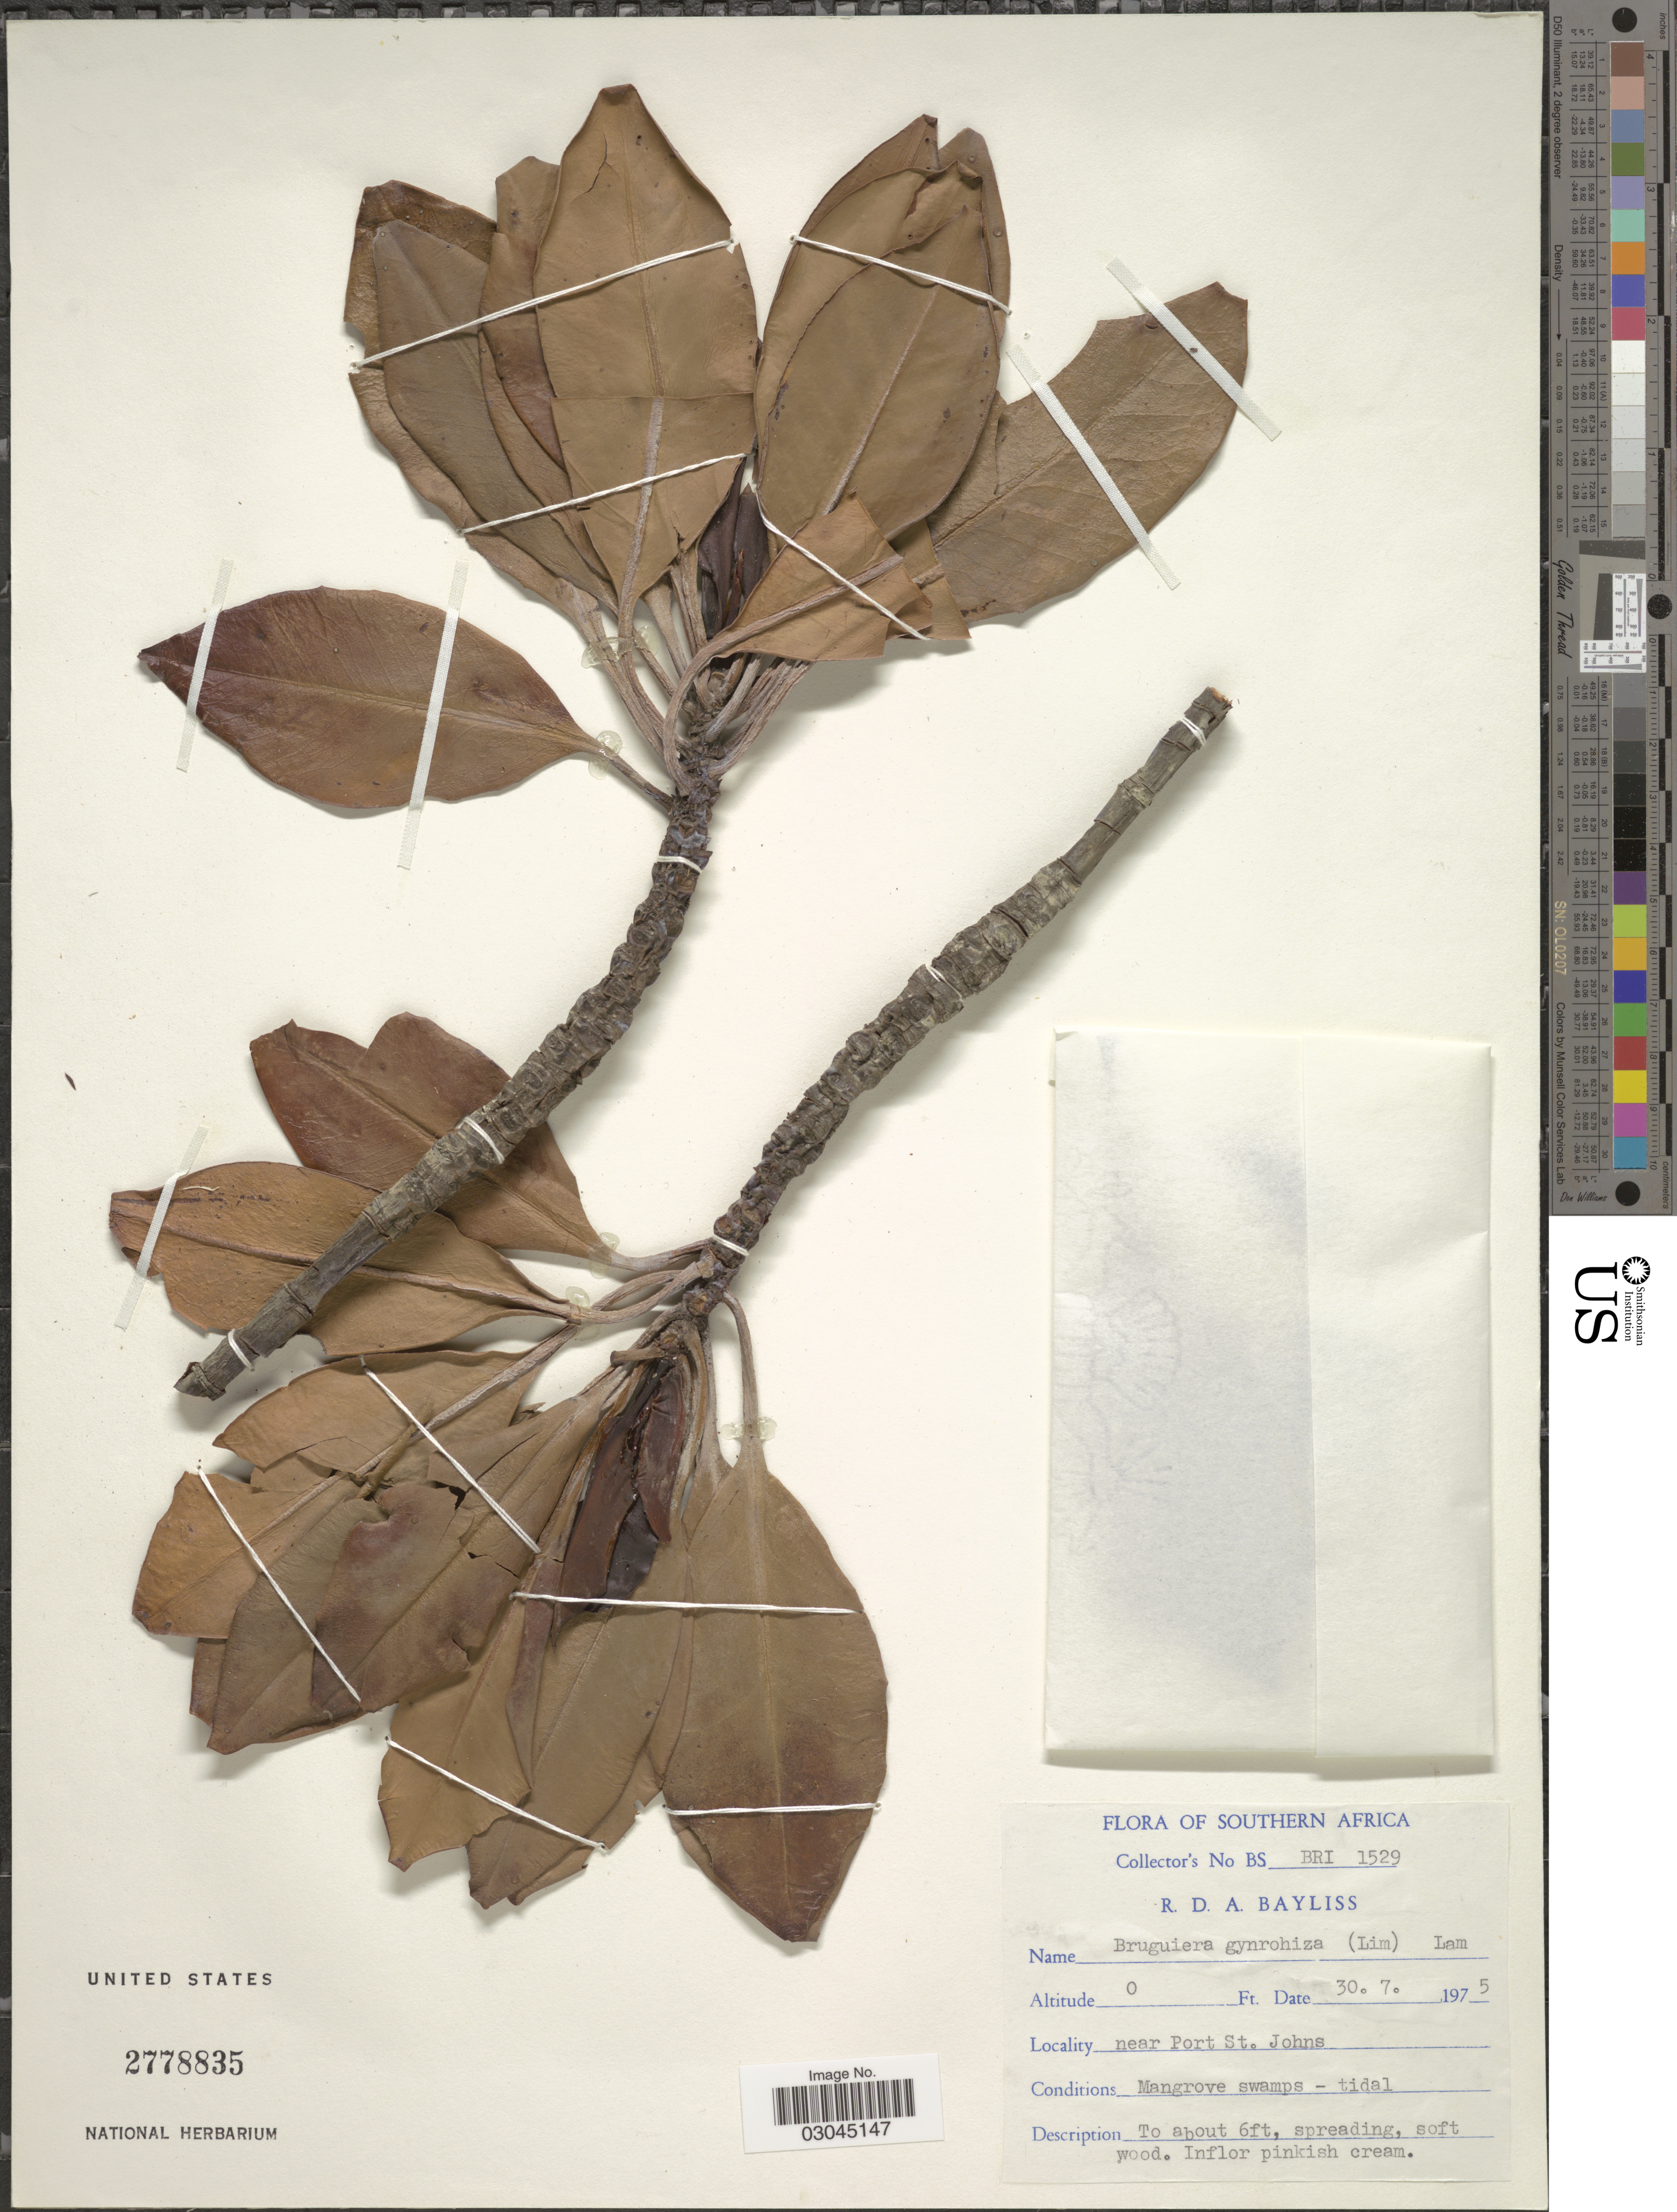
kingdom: Plantae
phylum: Tracheophyta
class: Magnoliopsida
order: Malpighiales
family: Rhizophoraceae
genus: Bruguiera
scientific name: Bruguiera gymnorhiza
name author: (L.) Savigny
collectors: R. Bayliss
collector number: BS BRI 1529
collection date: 1975-07-30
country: South Africa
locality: Southern Africa. Near Port St. Johns.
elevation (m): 0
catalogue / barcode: US 2778835